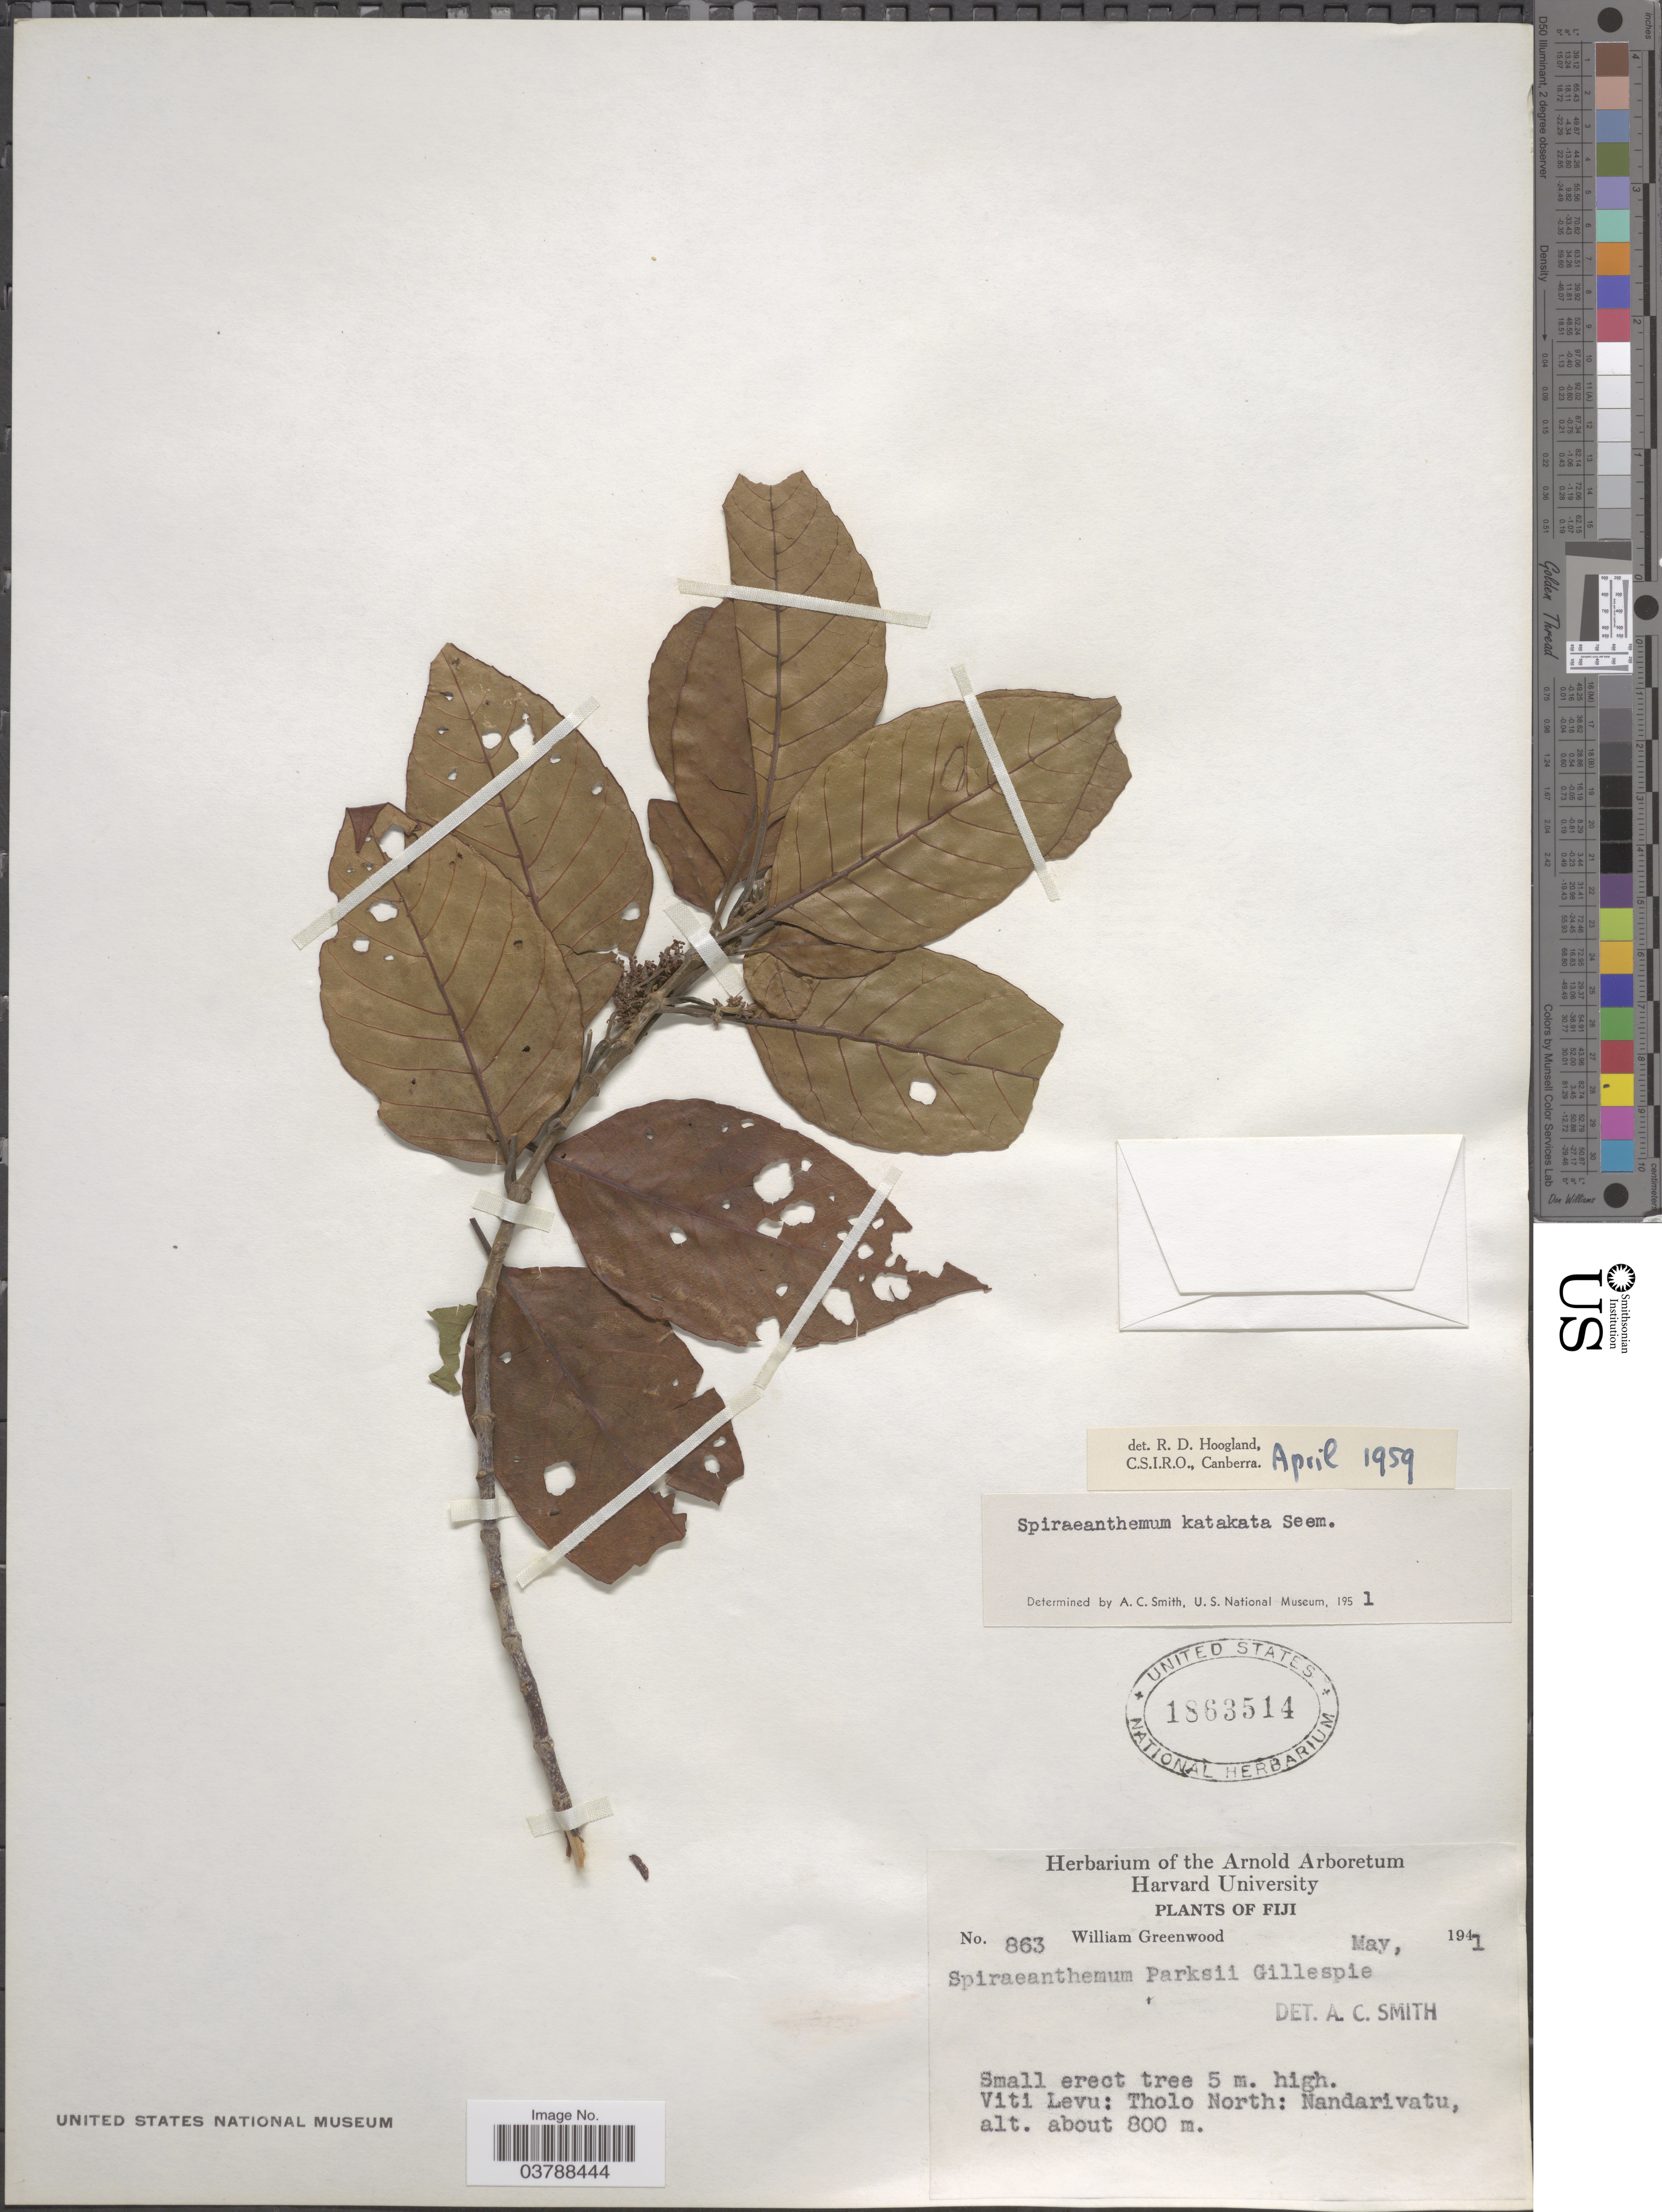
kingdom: Plantae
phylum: Tracheophyta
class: Magnoliopsida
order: Oxalidales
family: Cunoniaceae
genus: Spiraeanthemum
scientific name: Spiraeanthemum katakata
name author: Seem.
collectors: W. Greenwood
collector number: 863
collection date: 1941-05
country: Fiji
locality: Viti Levu: Tholo North: Nandarivatu.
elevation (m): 800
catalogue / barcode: US 1863514